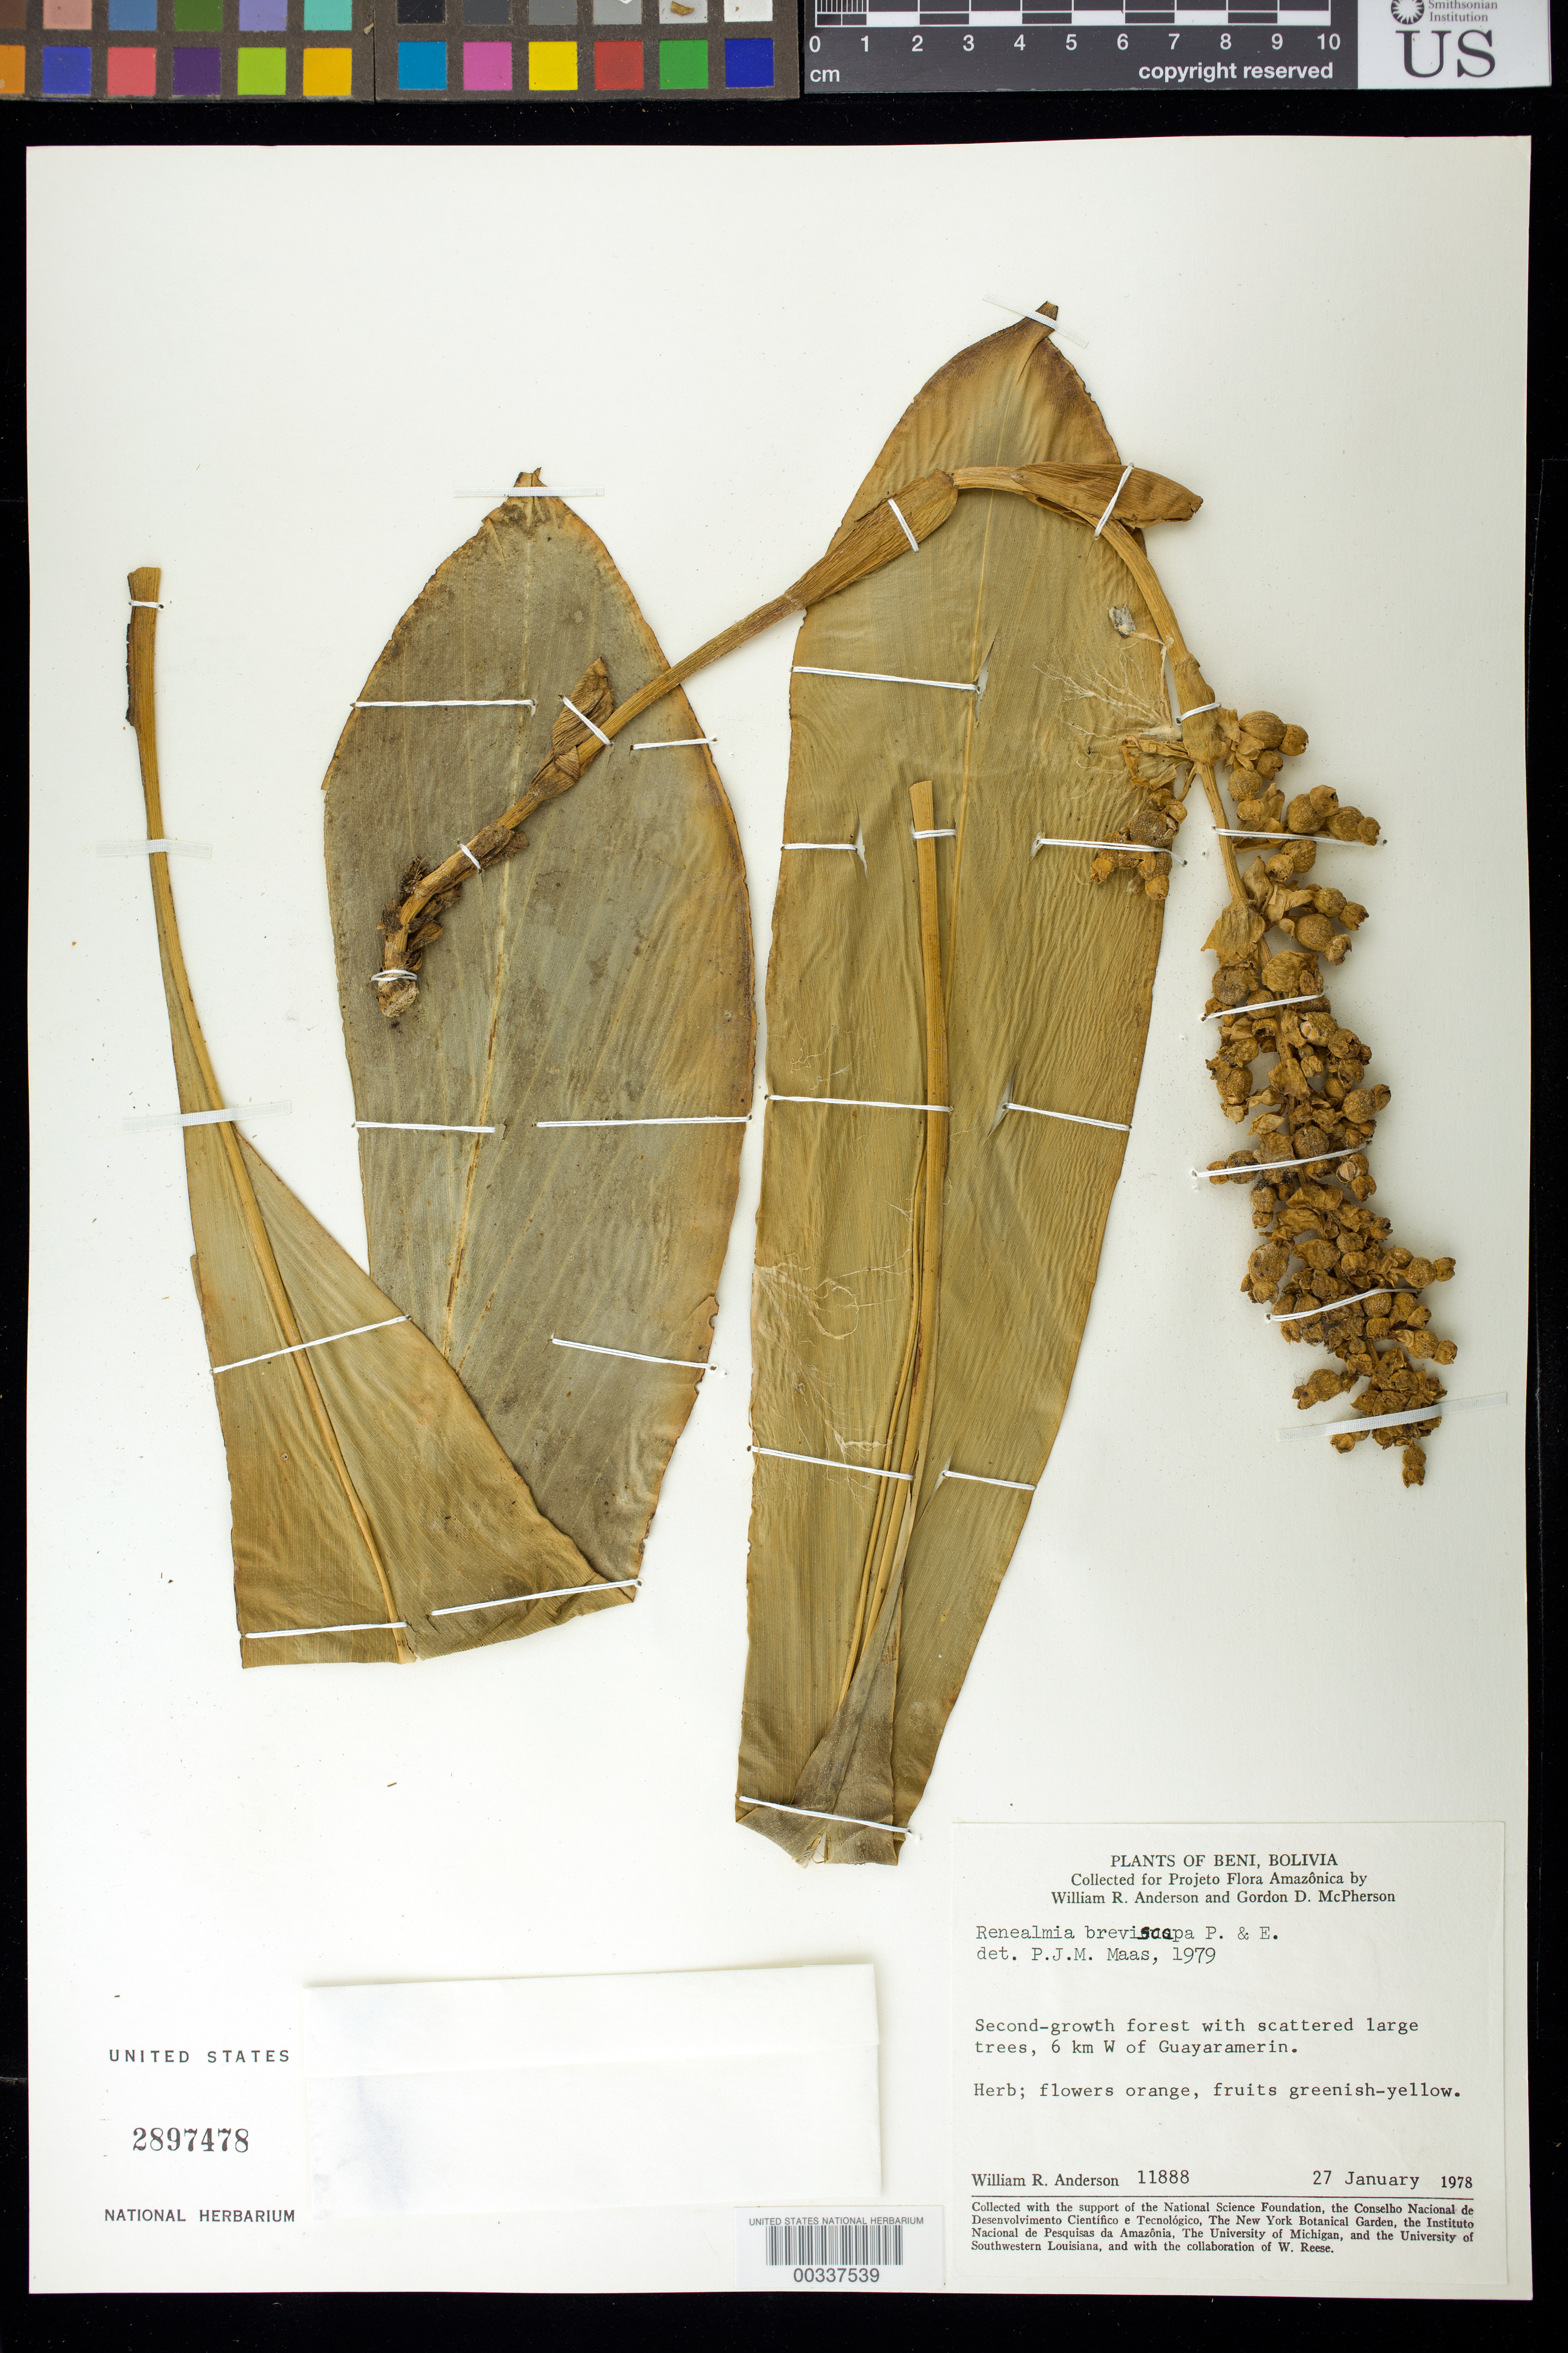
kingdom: Plantae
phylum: Tracheophyta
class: Liliopsida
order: Zingiberales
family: Zingiberaceae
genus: Renealmia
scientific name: Renealmia breviscapa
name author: Poepp. & Endl.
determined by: Maas, Paul J. M.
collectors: W. R. Anderson & G. D. McPherson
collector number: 11888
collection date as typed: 27 Jan 1978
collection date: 1978-01-27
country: Bolivia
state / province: Beni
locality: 6 km W ofGuayaramerin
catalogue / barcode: US 2897478